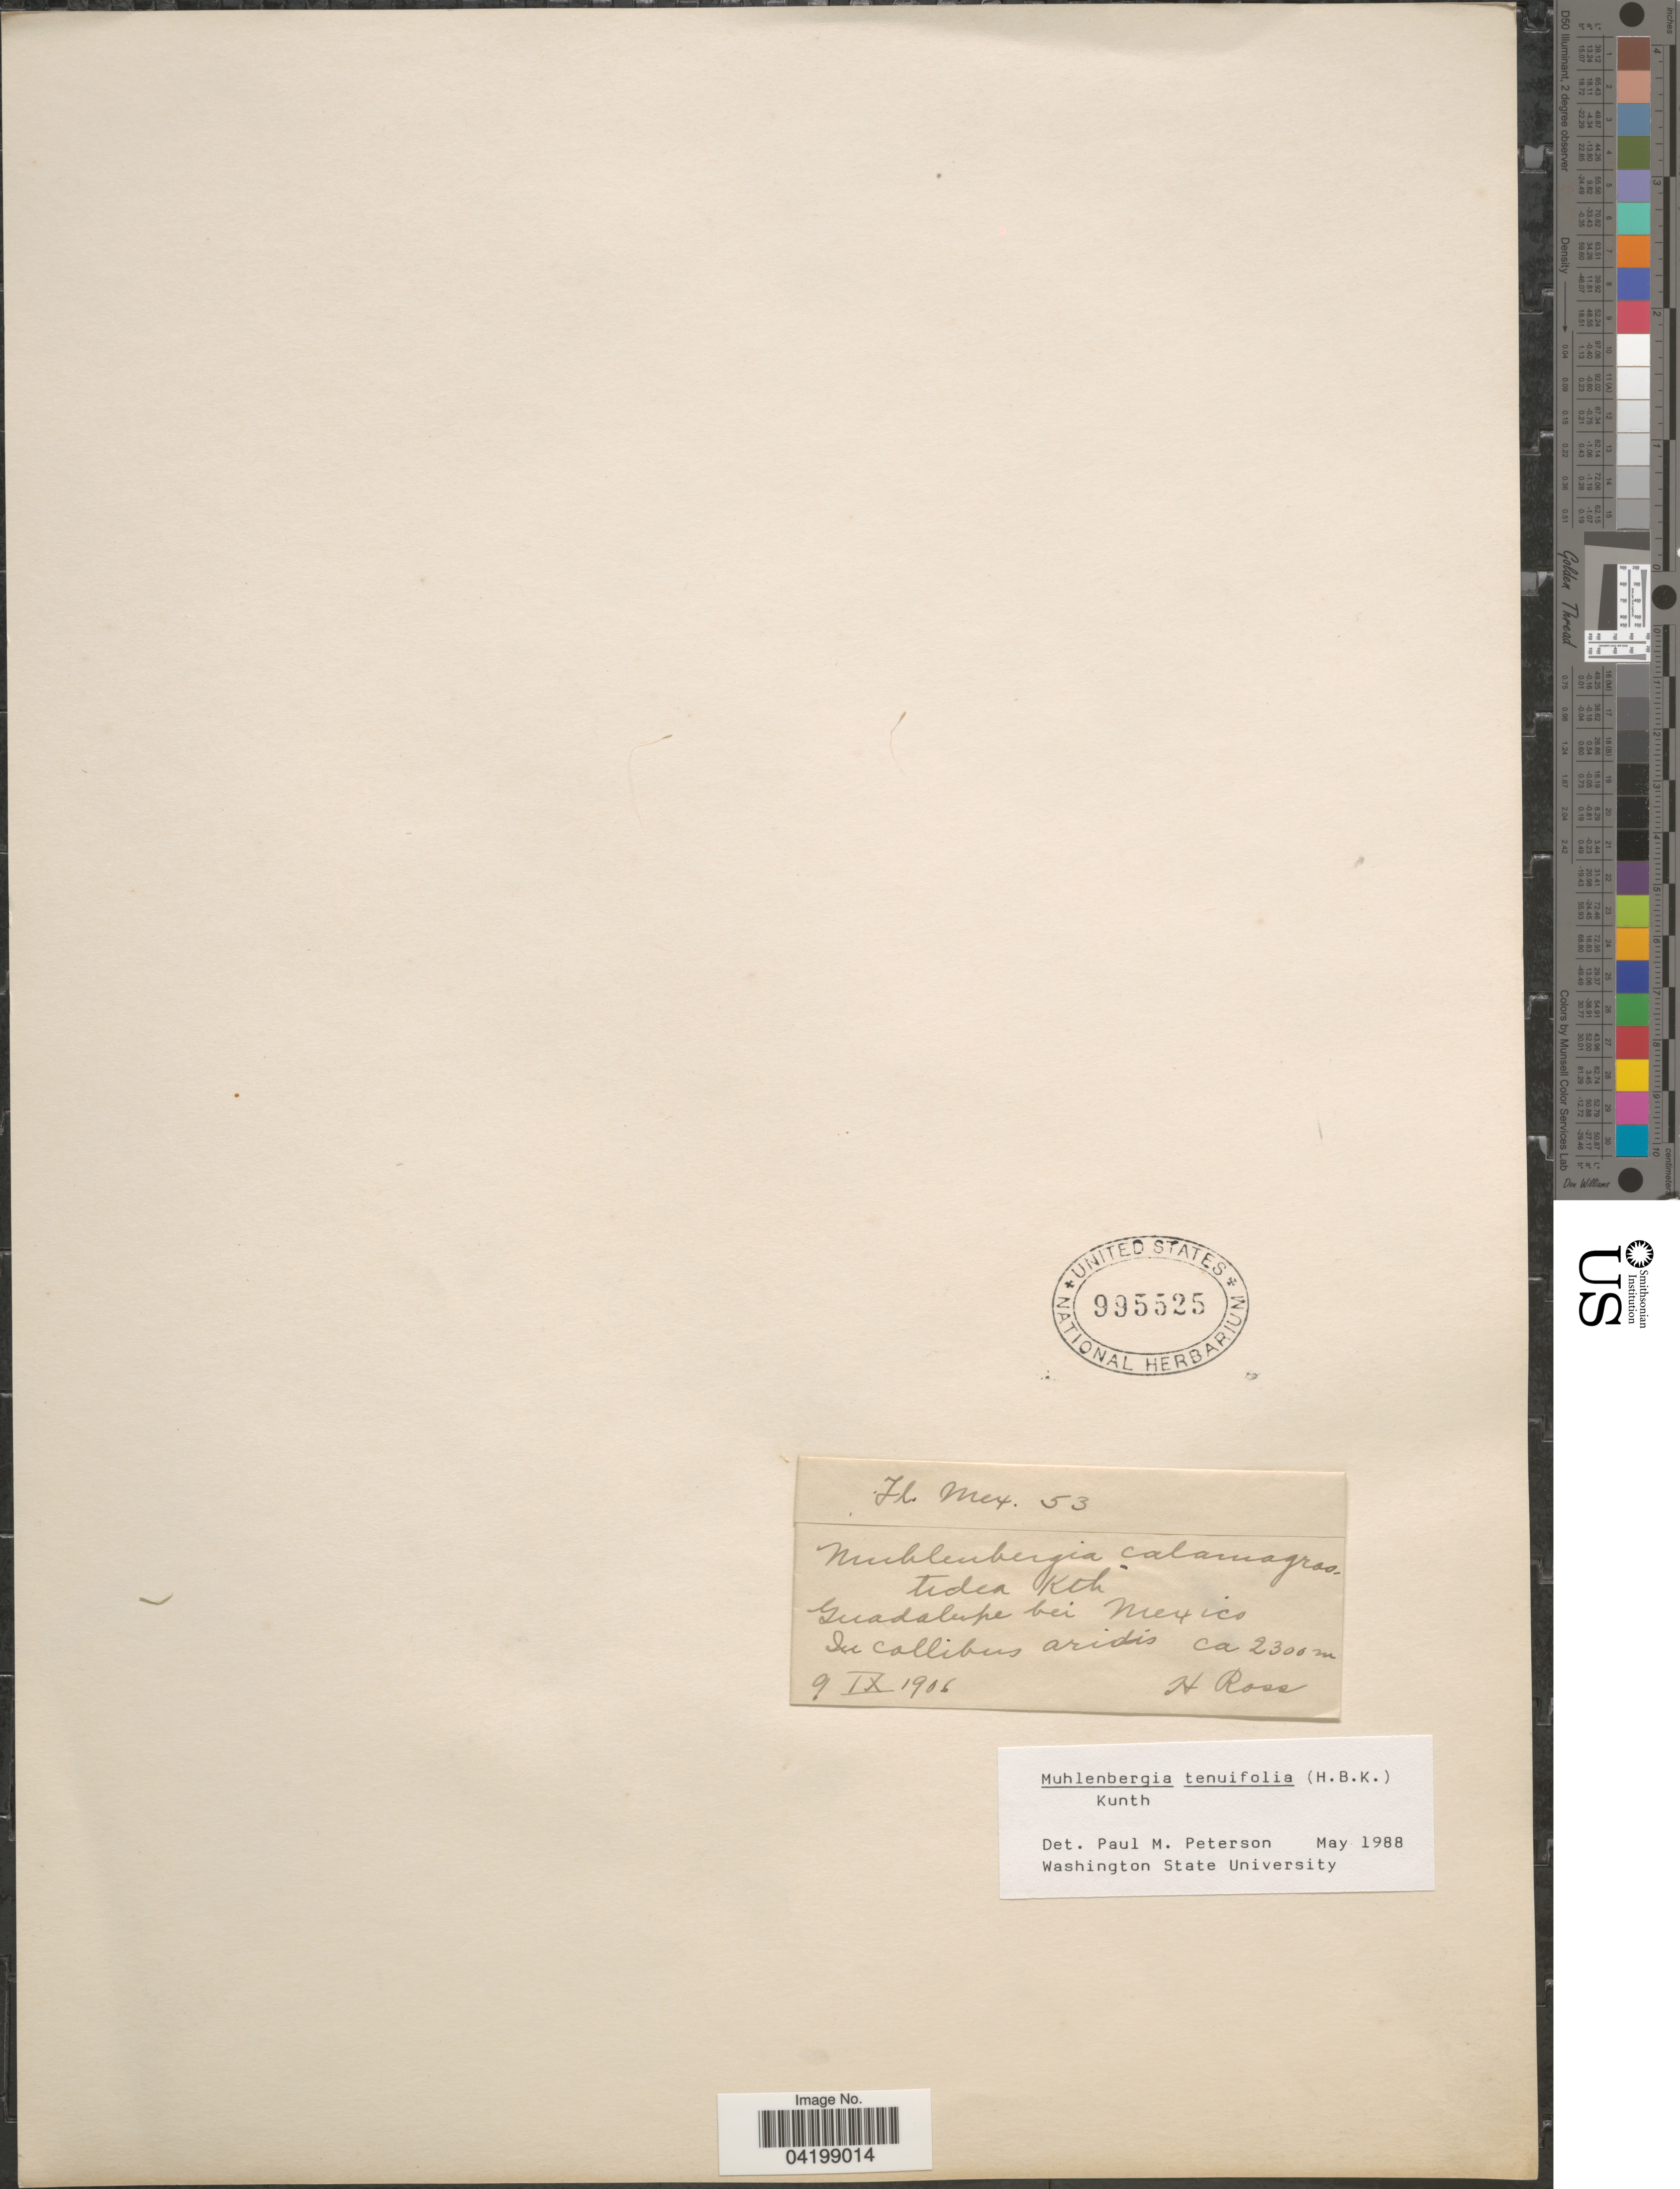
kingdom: Plantae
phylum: Tracheophyta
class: Liliopsida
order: Poales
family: Poaceae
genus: Muhlenbergia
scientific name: Muhlenbergia tenuifolia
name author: (Kunth) Kunth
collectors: H. Ross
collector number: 53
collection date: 1906-09-09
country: Mexico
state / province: Baja California Norte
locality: Guadalupe.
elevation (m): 2300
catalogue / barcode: US 995525